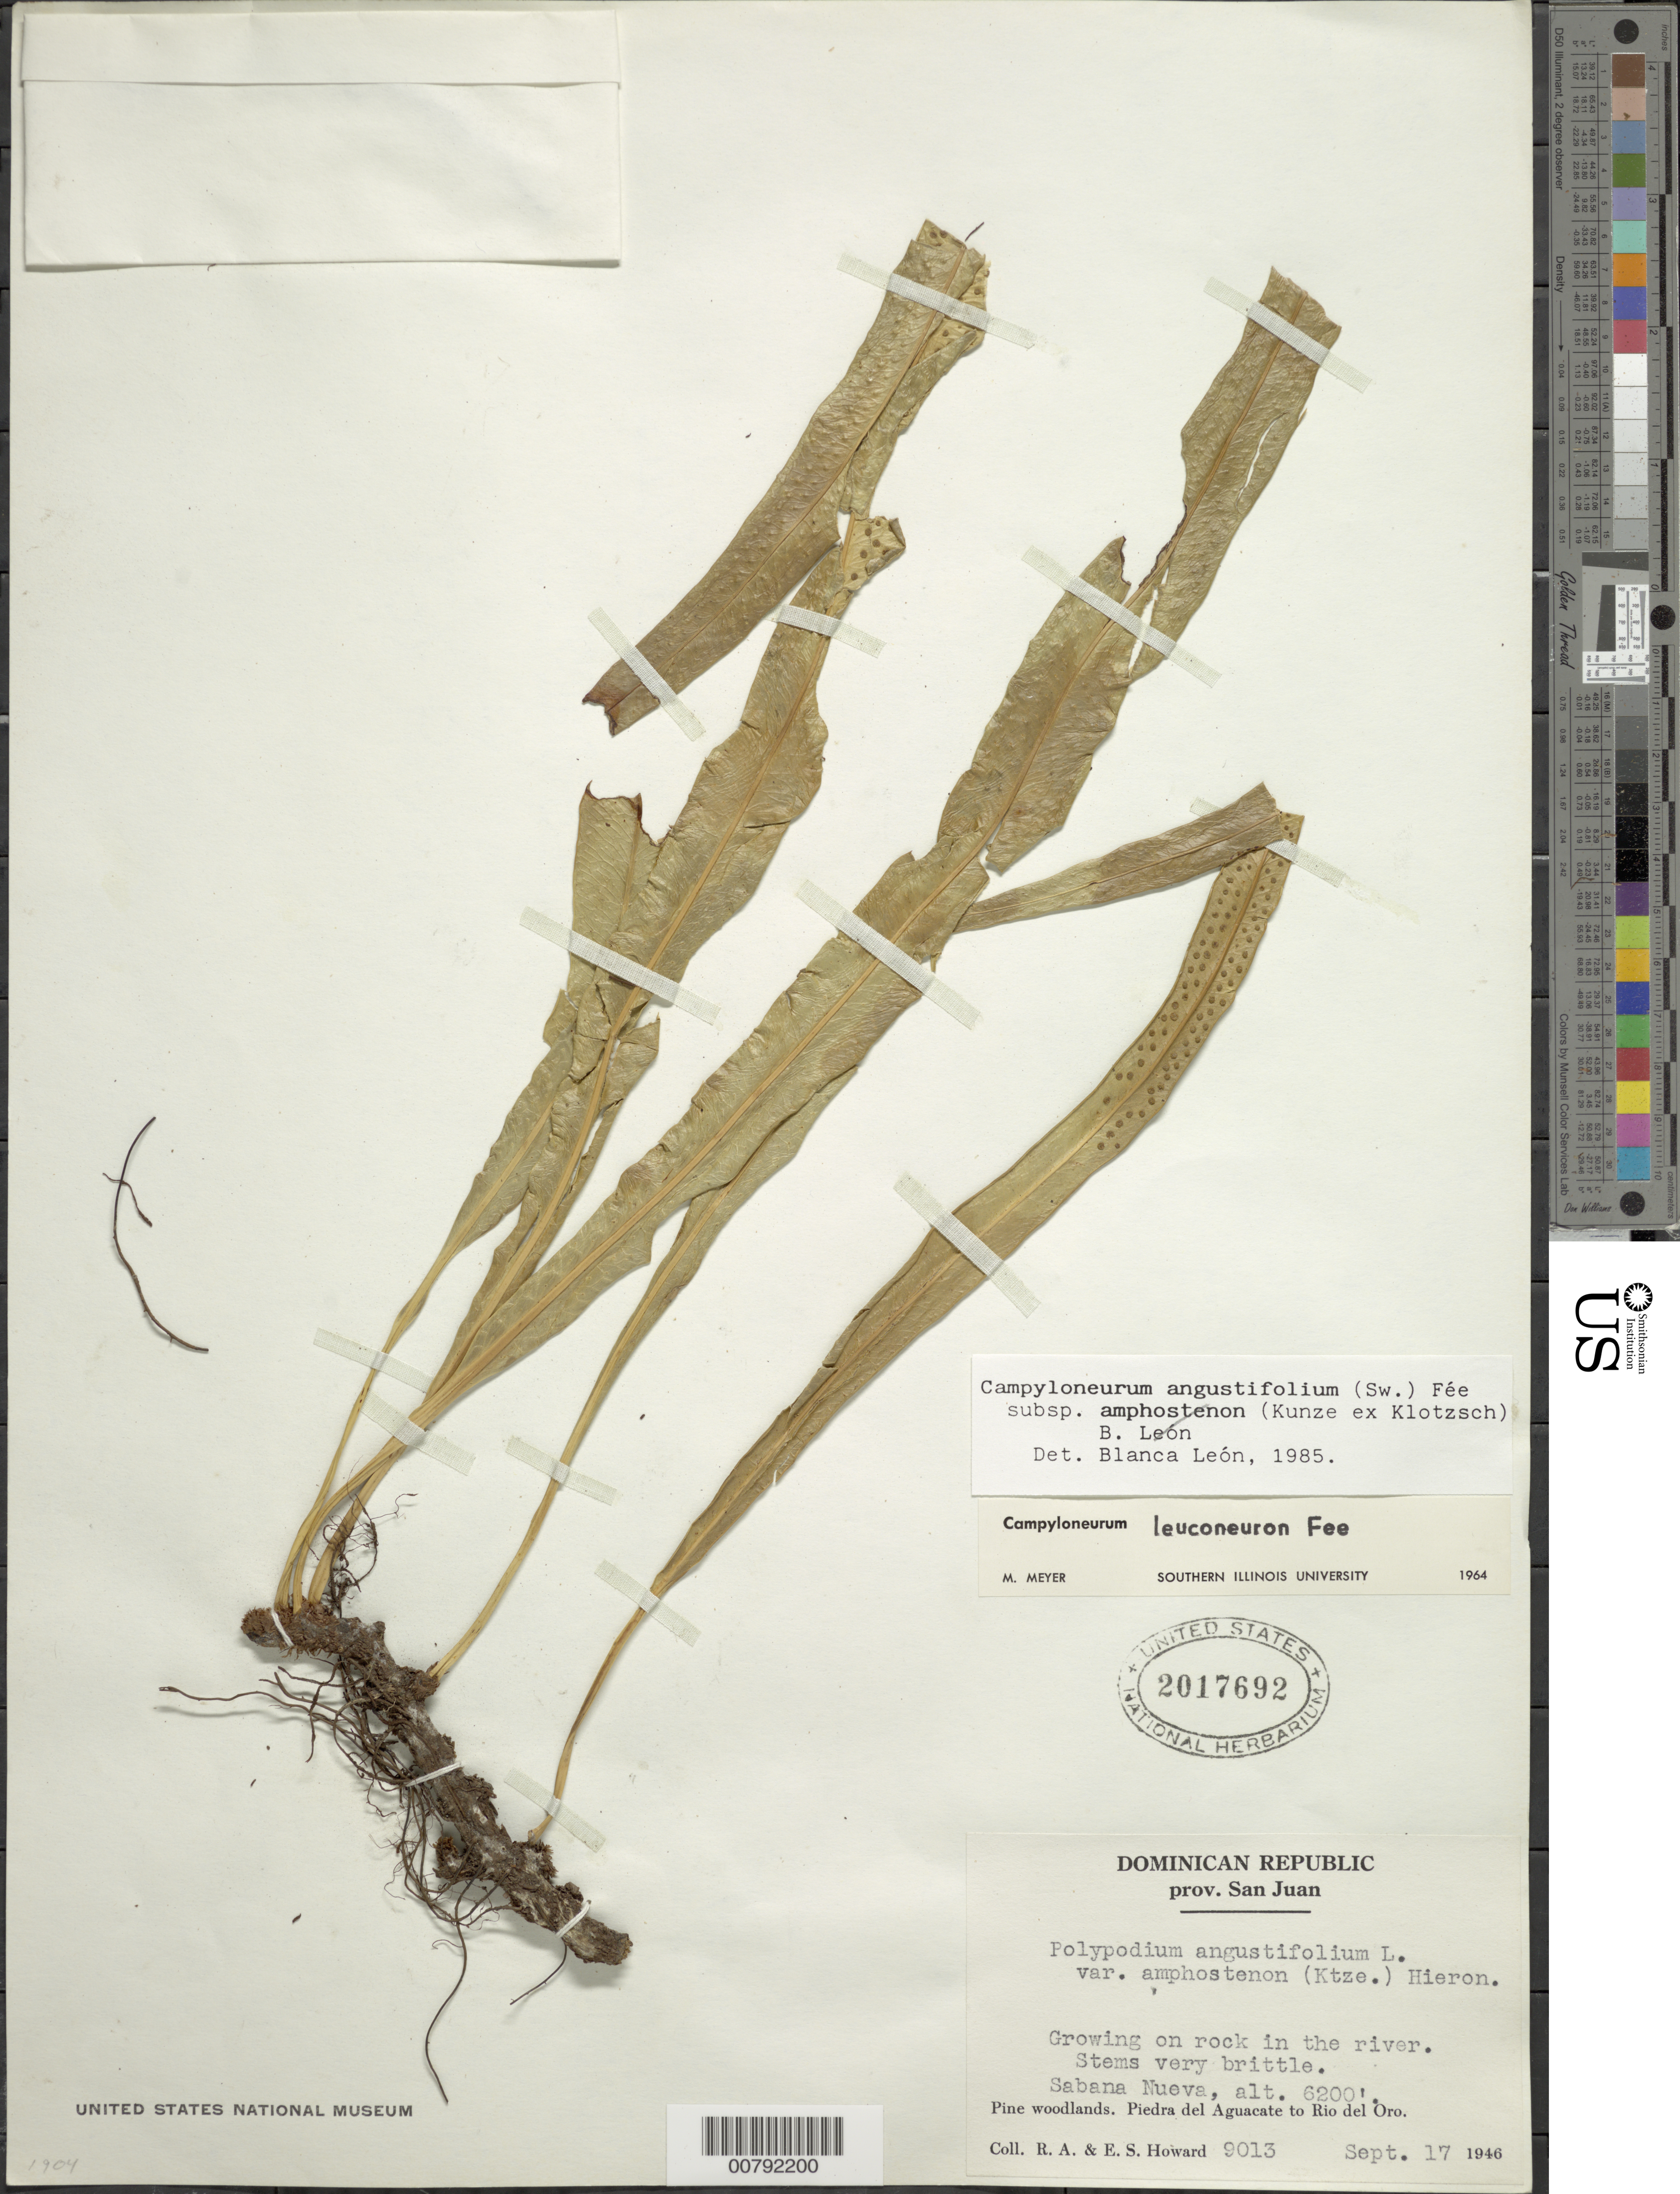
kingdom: Plantae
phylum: Tracheophyta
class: Polypodiopsida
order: Polypodiales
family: Polypodiaceae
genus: Campyloneurum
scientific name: Campyloneurum angustifolium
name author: (Sw.) Fée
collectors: R. A. Howard & E. S. Howard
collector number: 9013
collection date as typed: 17 Sep 1946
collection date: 1946-09-17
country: Dominican Republic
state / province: San Juan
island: Hispaniola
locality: Piedra del Aguacate to Rio del Oro; Sabana Nueva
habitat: On rock in river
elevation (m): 1890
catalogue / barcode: US 2017692